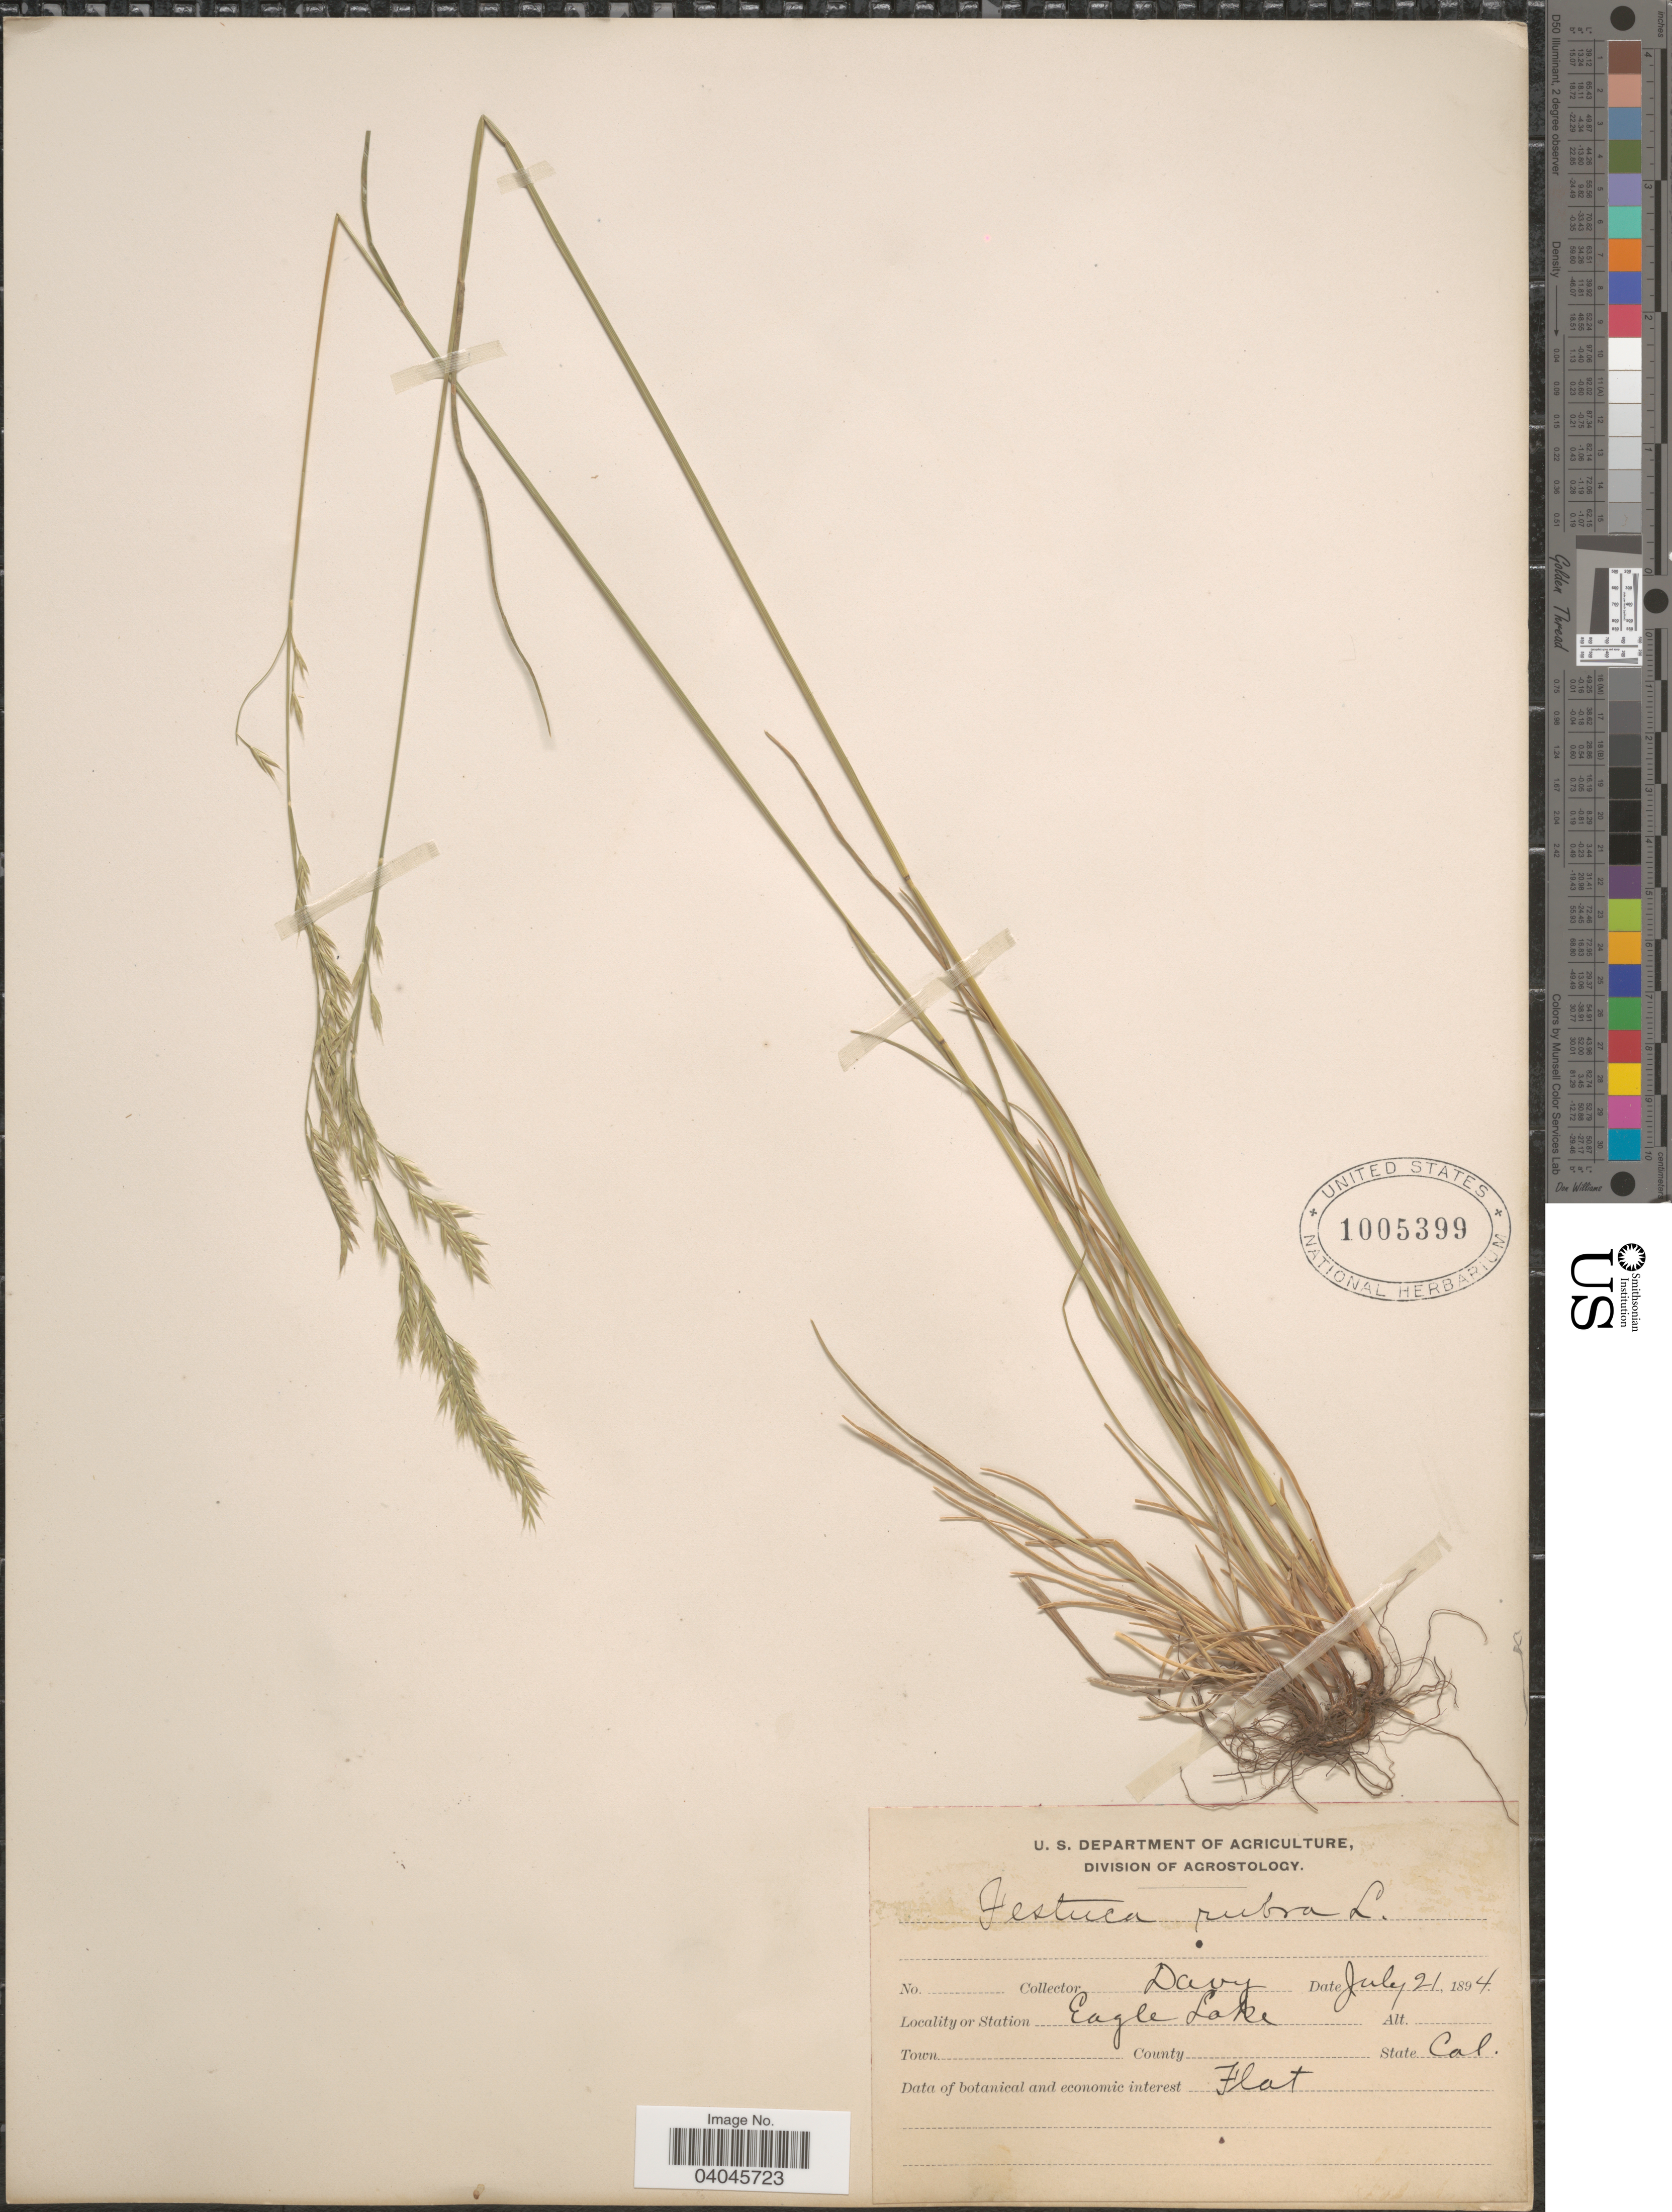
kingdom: Plantae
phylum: Tracheophyta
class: Liliopsida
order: Poales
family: Poaceae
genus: Festuca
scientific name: Festuca rubra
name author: L.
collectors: Davy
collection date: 1894-07-21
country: United States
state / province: California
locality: Eagle Lake.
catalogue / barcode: US 1005399